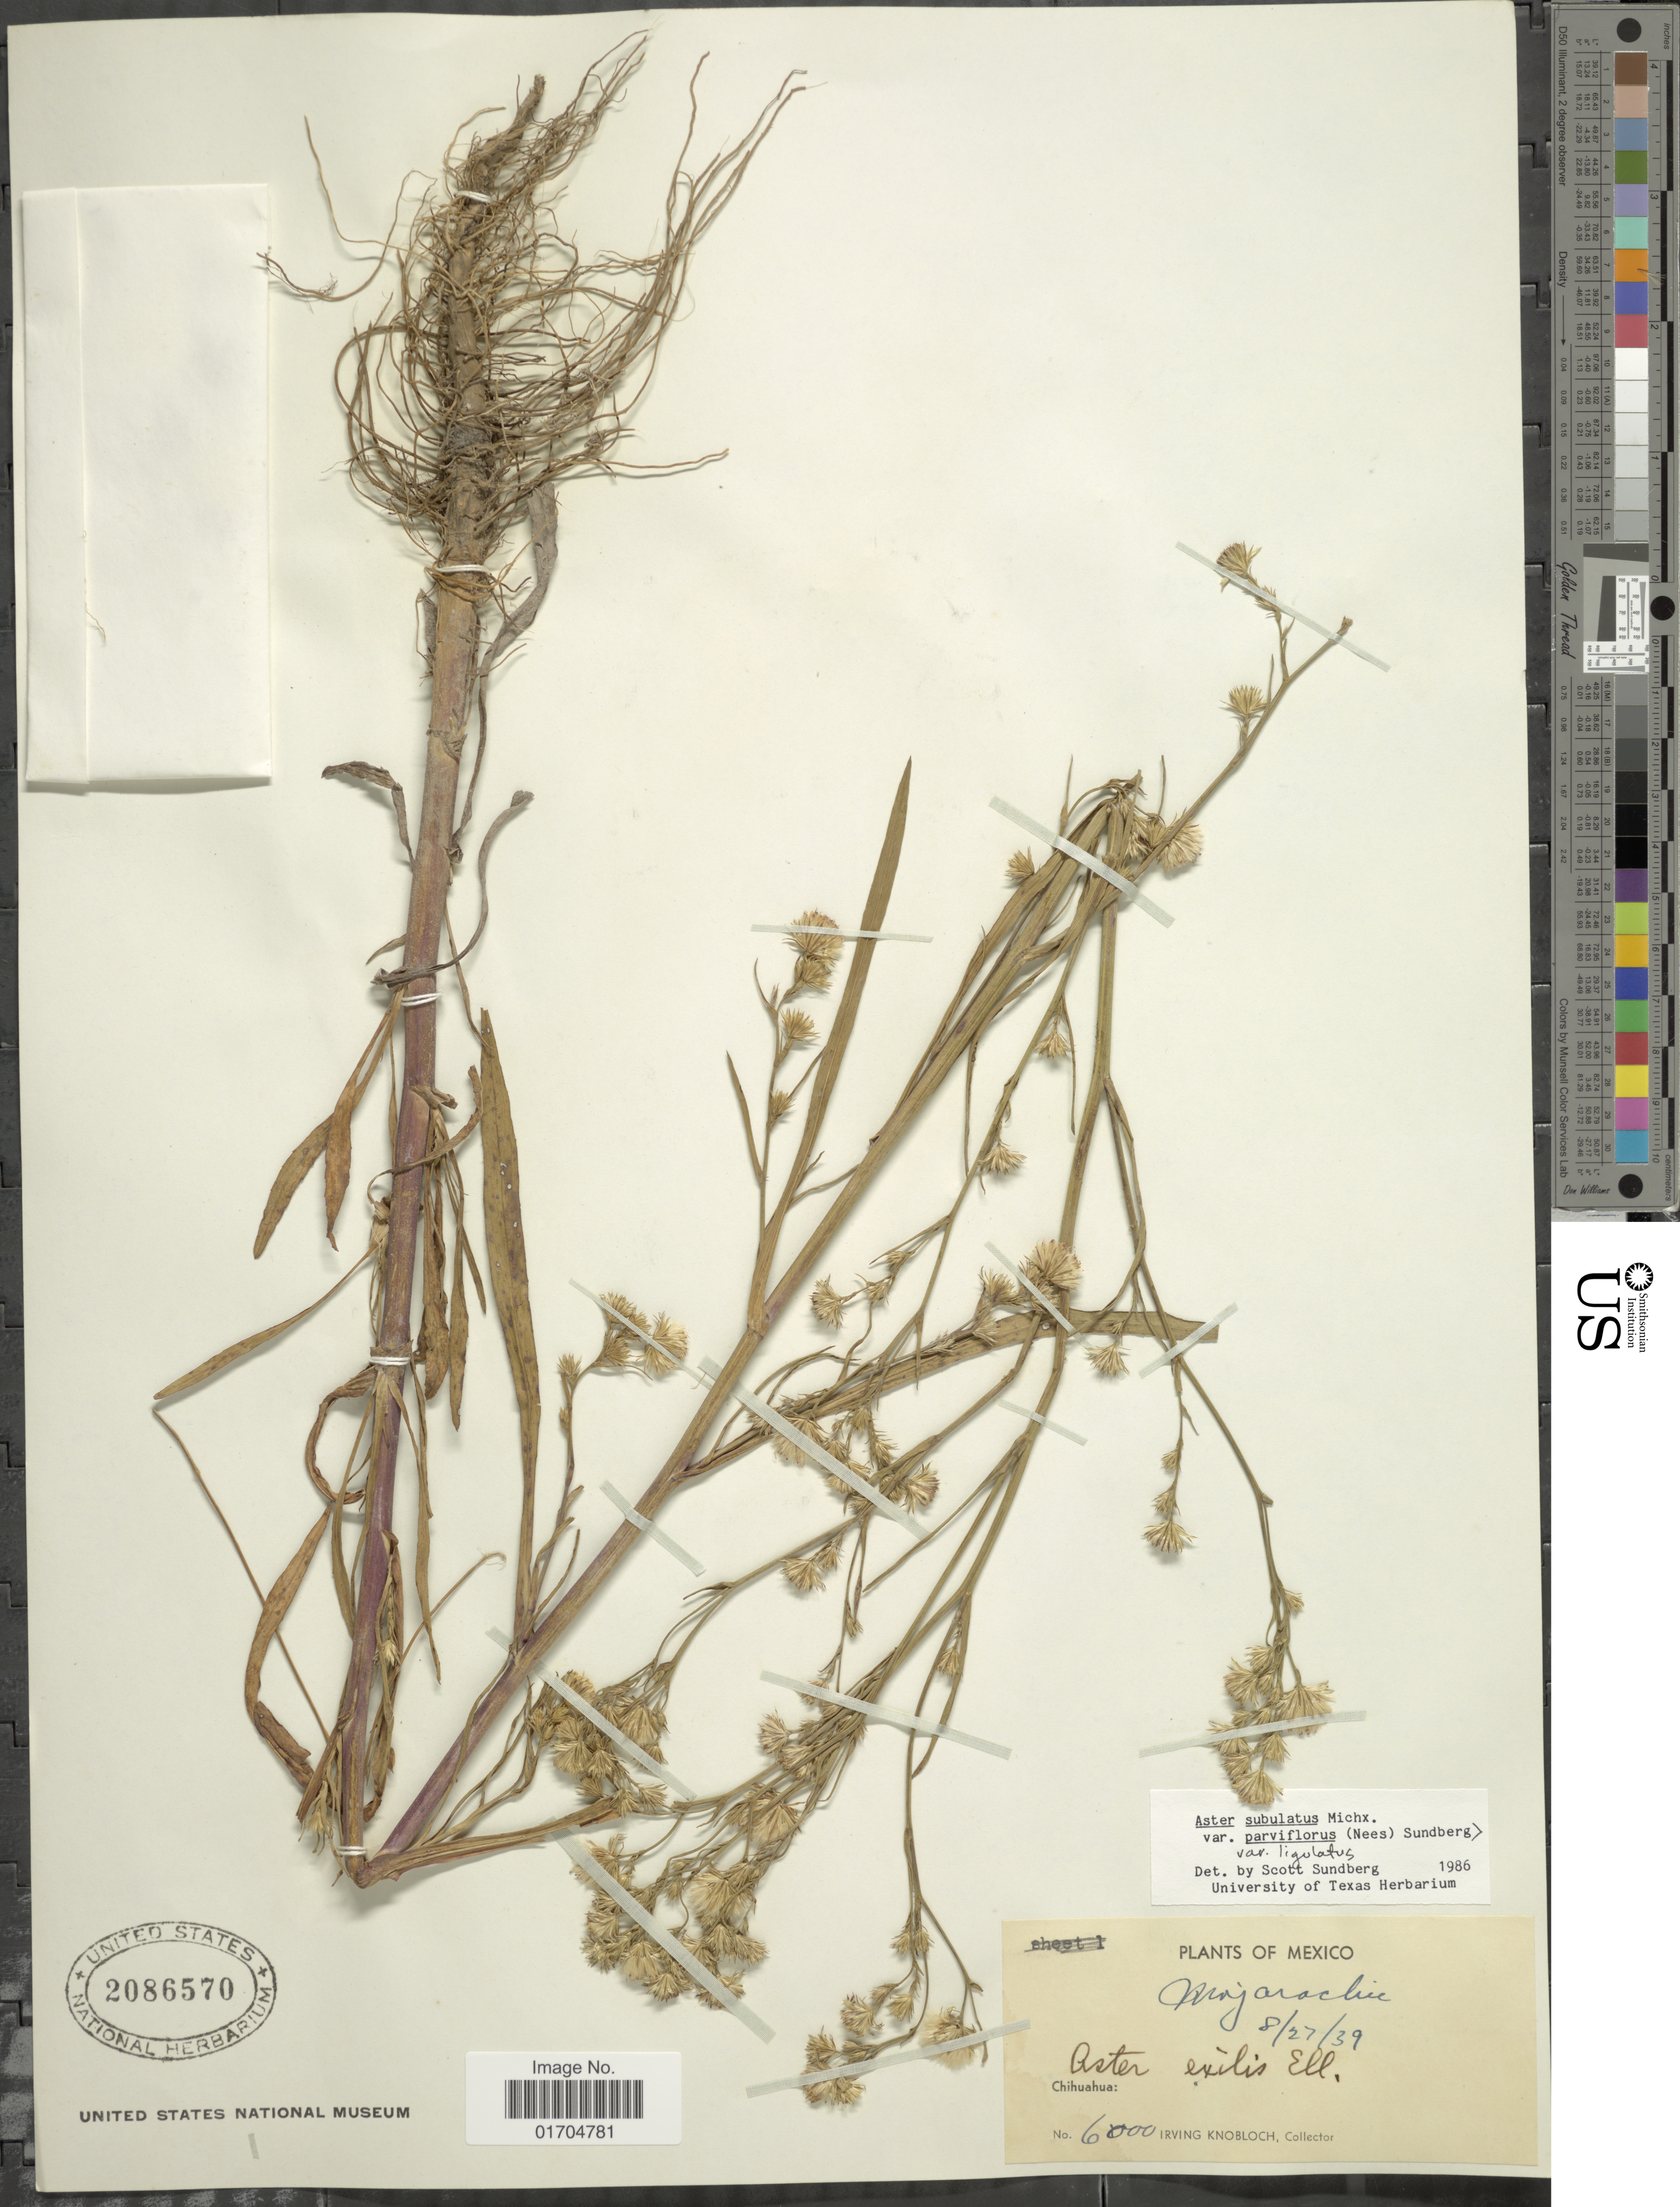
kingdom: Plantae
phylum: Tracheophyta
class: Magnoliopsida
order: Asterales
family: Asteraceae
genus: Symphyotrichum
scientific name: Symphyotrichum subulatum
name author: (Michx.) G.L. Nesom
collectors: I. W. Knobloch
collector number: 6000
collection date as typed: Transcribed d/m/y: 27/8/39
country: Mexico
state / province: Chihuahua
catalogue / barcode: US 2086570